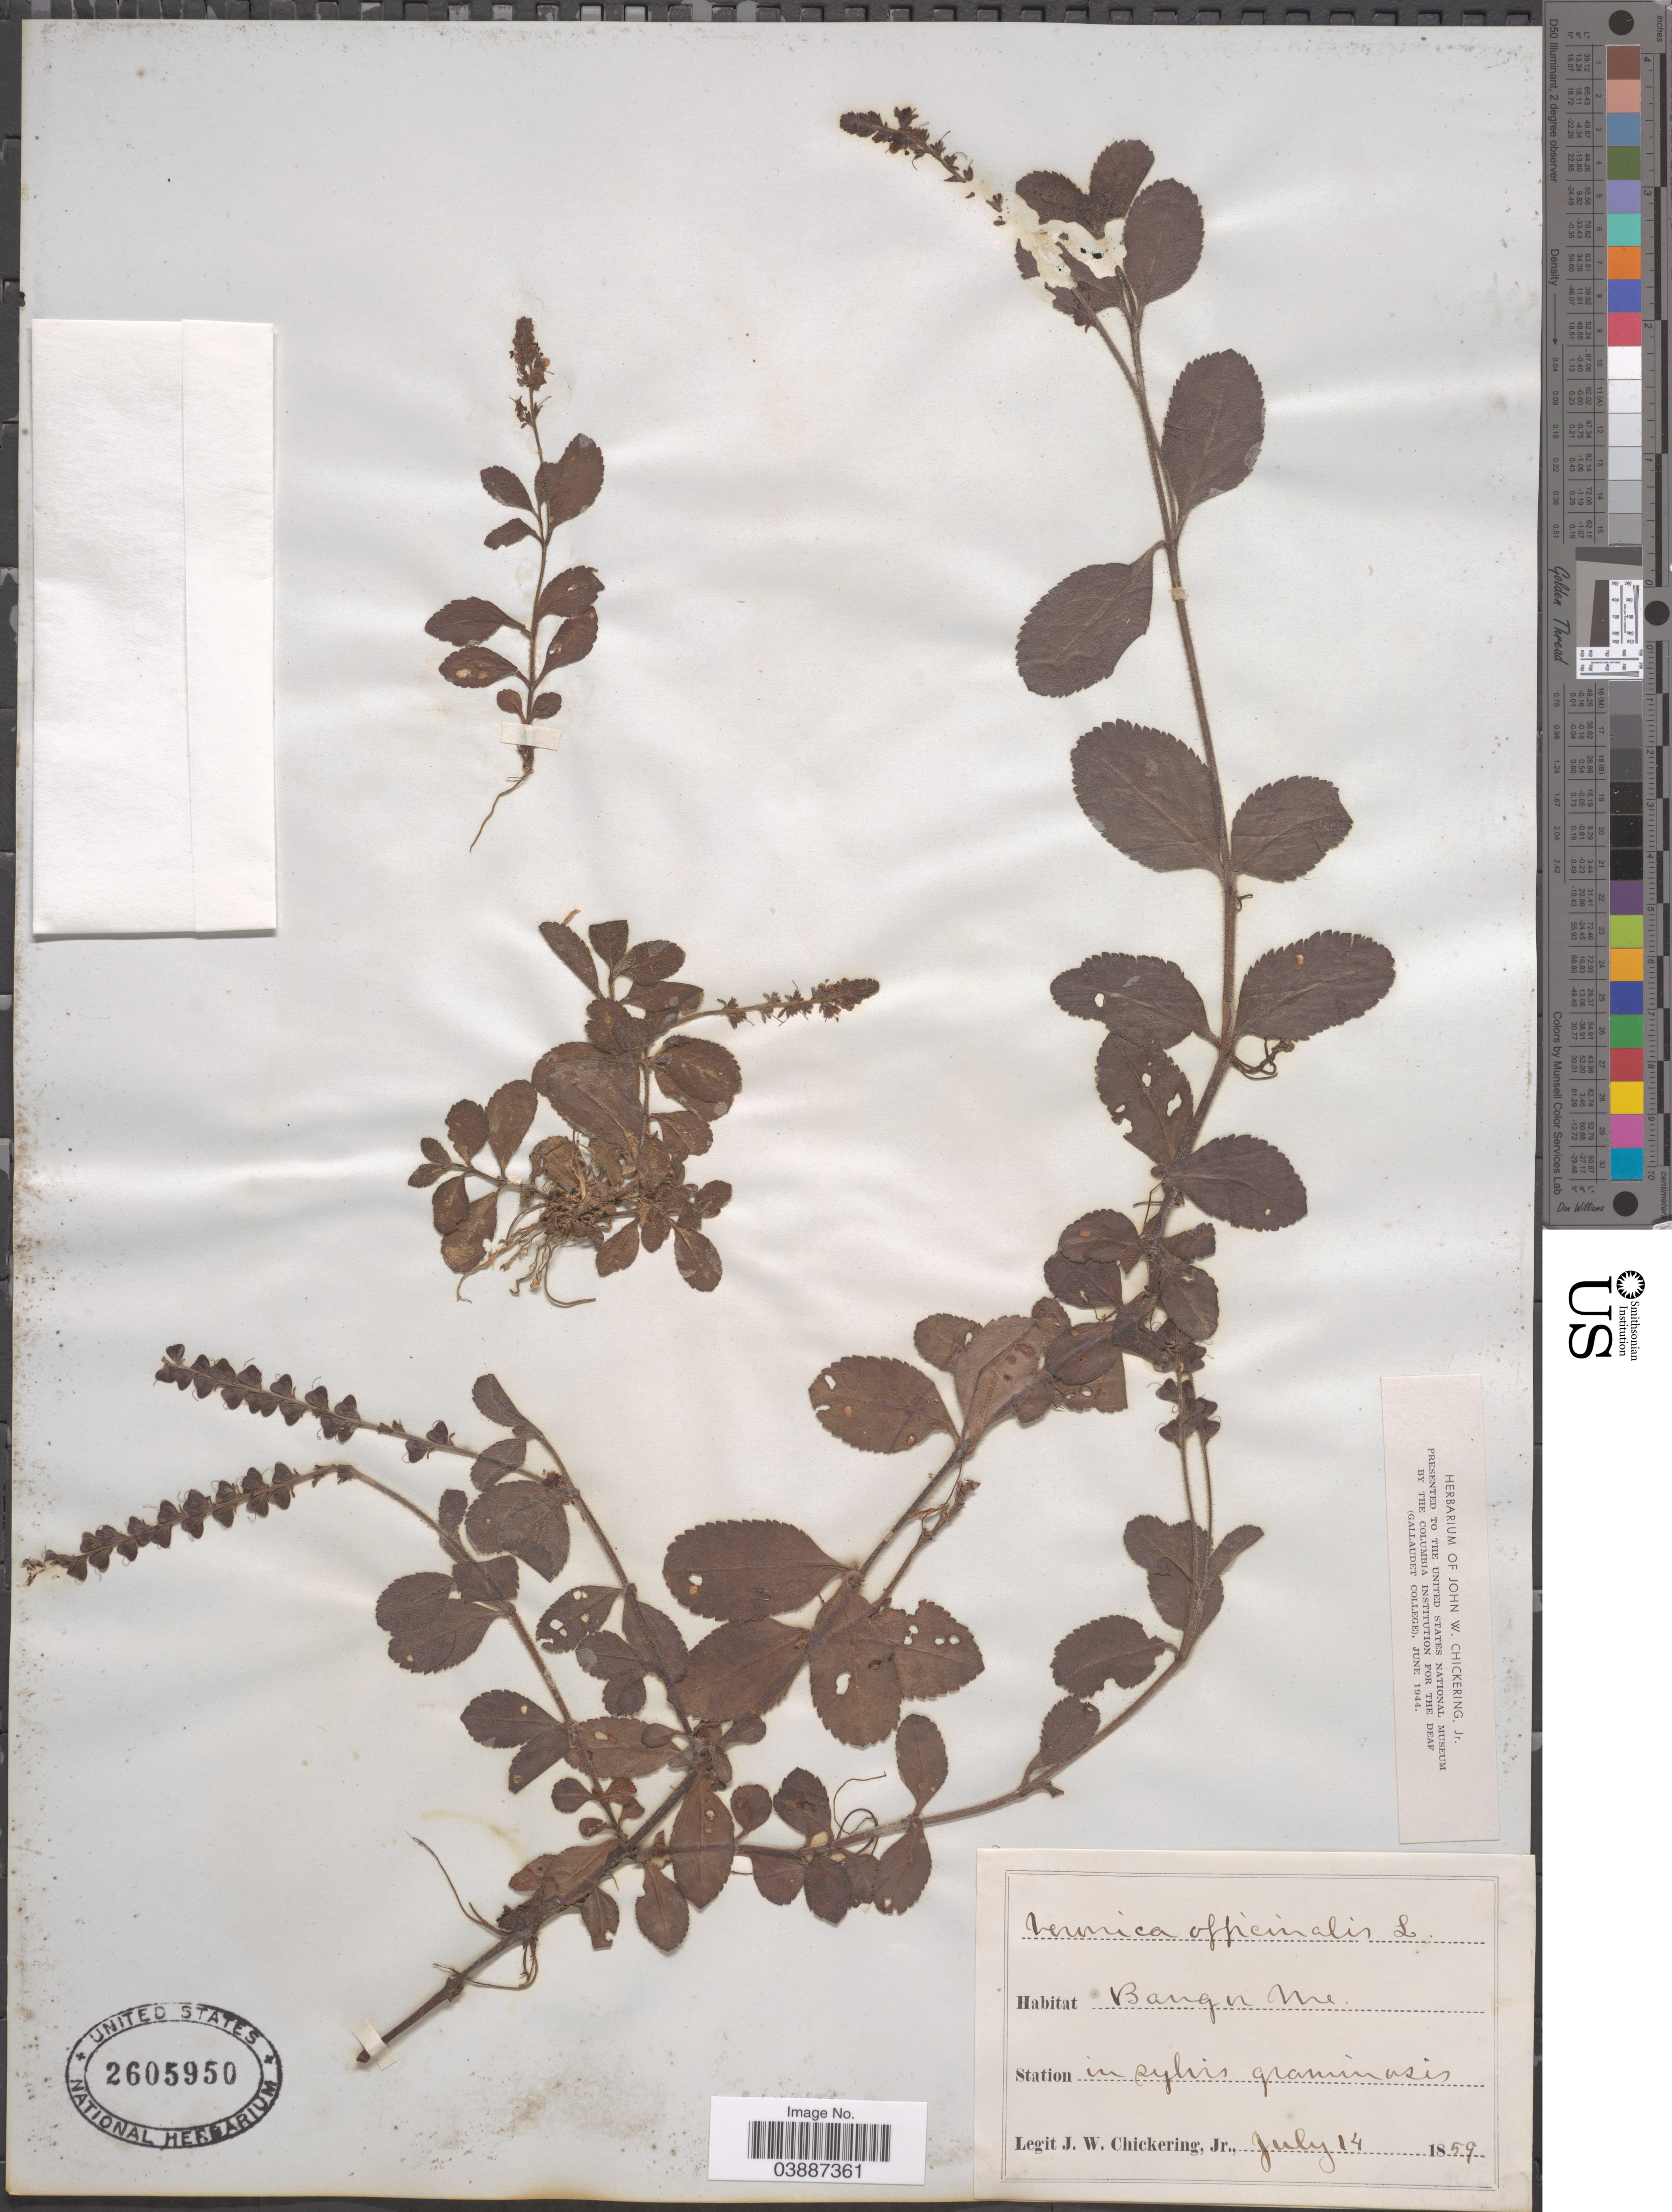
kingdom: Plantae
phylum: Tracheophyta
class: Magnoliopsida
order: Lamiales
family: Plantaginaceae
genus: Veronica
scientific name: Veronica officinalis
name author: L.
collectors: J. W. Chickering Jr.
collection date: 1859-07-14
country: United States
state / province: Maine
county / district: Penobscot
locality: Bangor. Station in sylvis graminosis.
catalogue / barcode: US 2605950